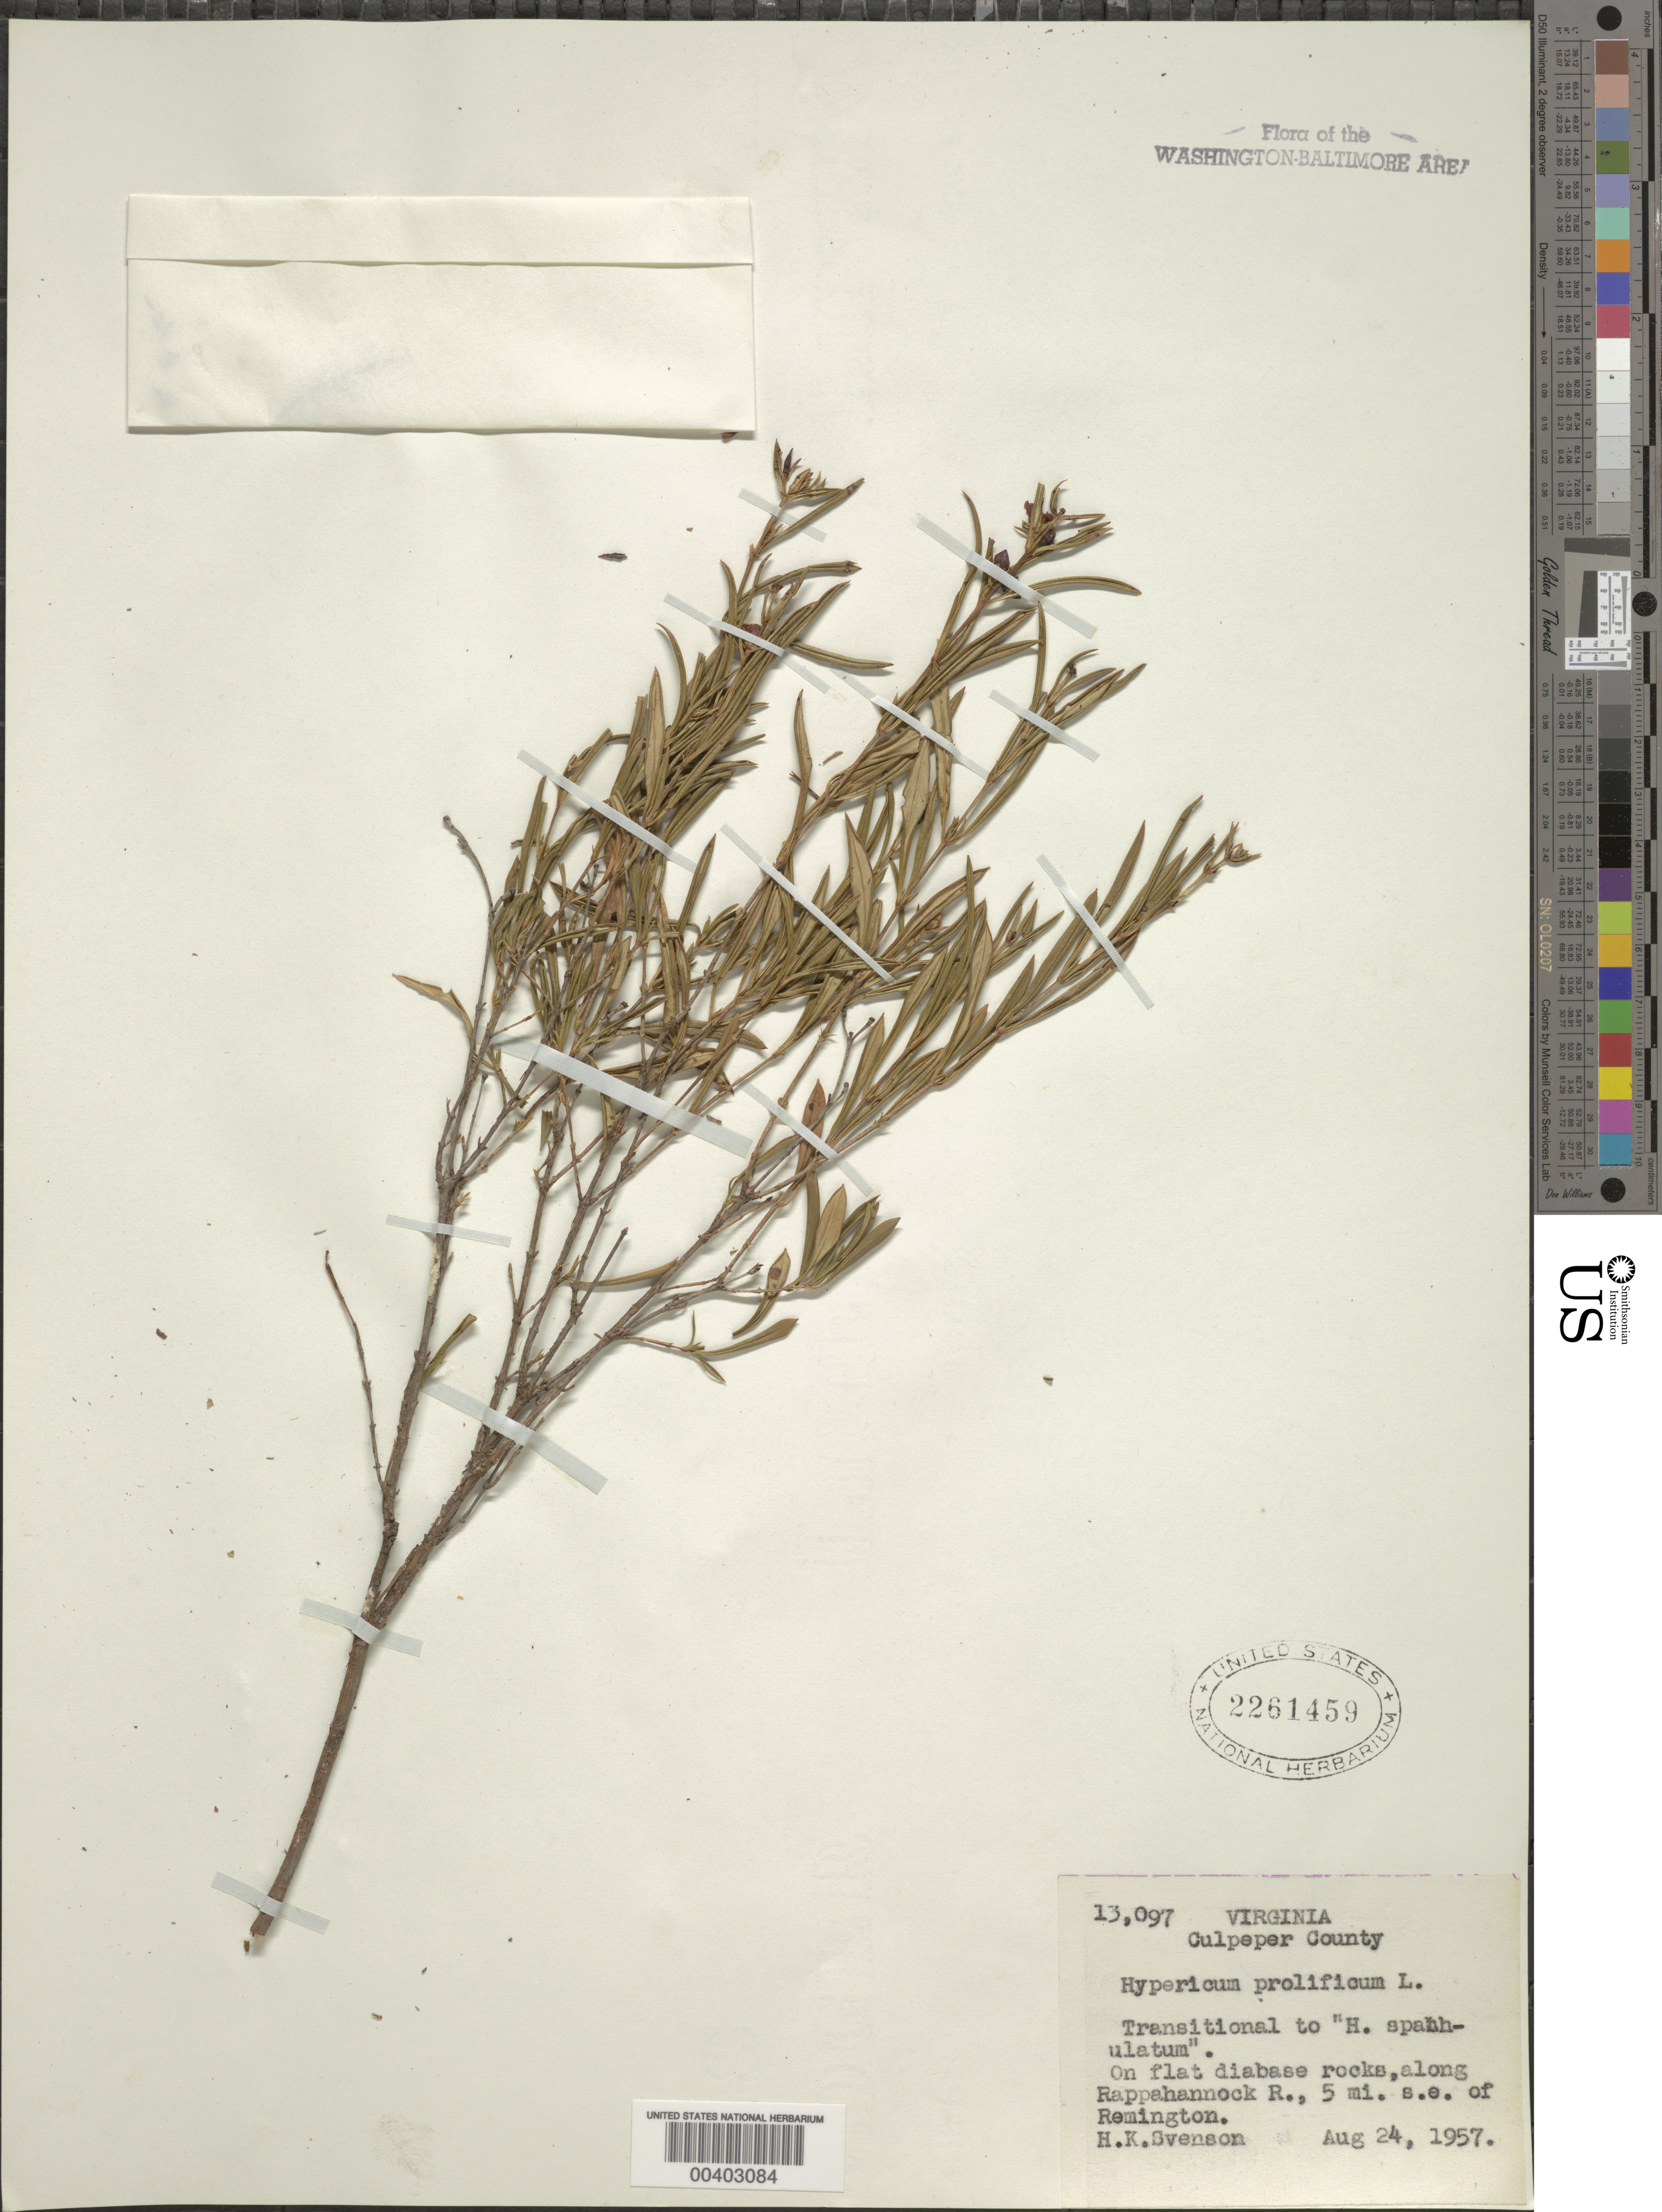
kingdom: Plantae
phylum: Tracheophyta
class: Magnoliopsida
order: Malpighiales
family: Hypericaceae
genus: Hypericum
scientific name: Hypericum prolificum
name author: L.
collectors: H. Svenson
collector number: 13097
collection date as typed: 24 Aug 1957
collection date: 1957-08-24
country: United States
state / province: Virginia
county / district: Culpeper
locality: Rappahannock River, southeast of Remington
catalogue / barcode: US 2261459